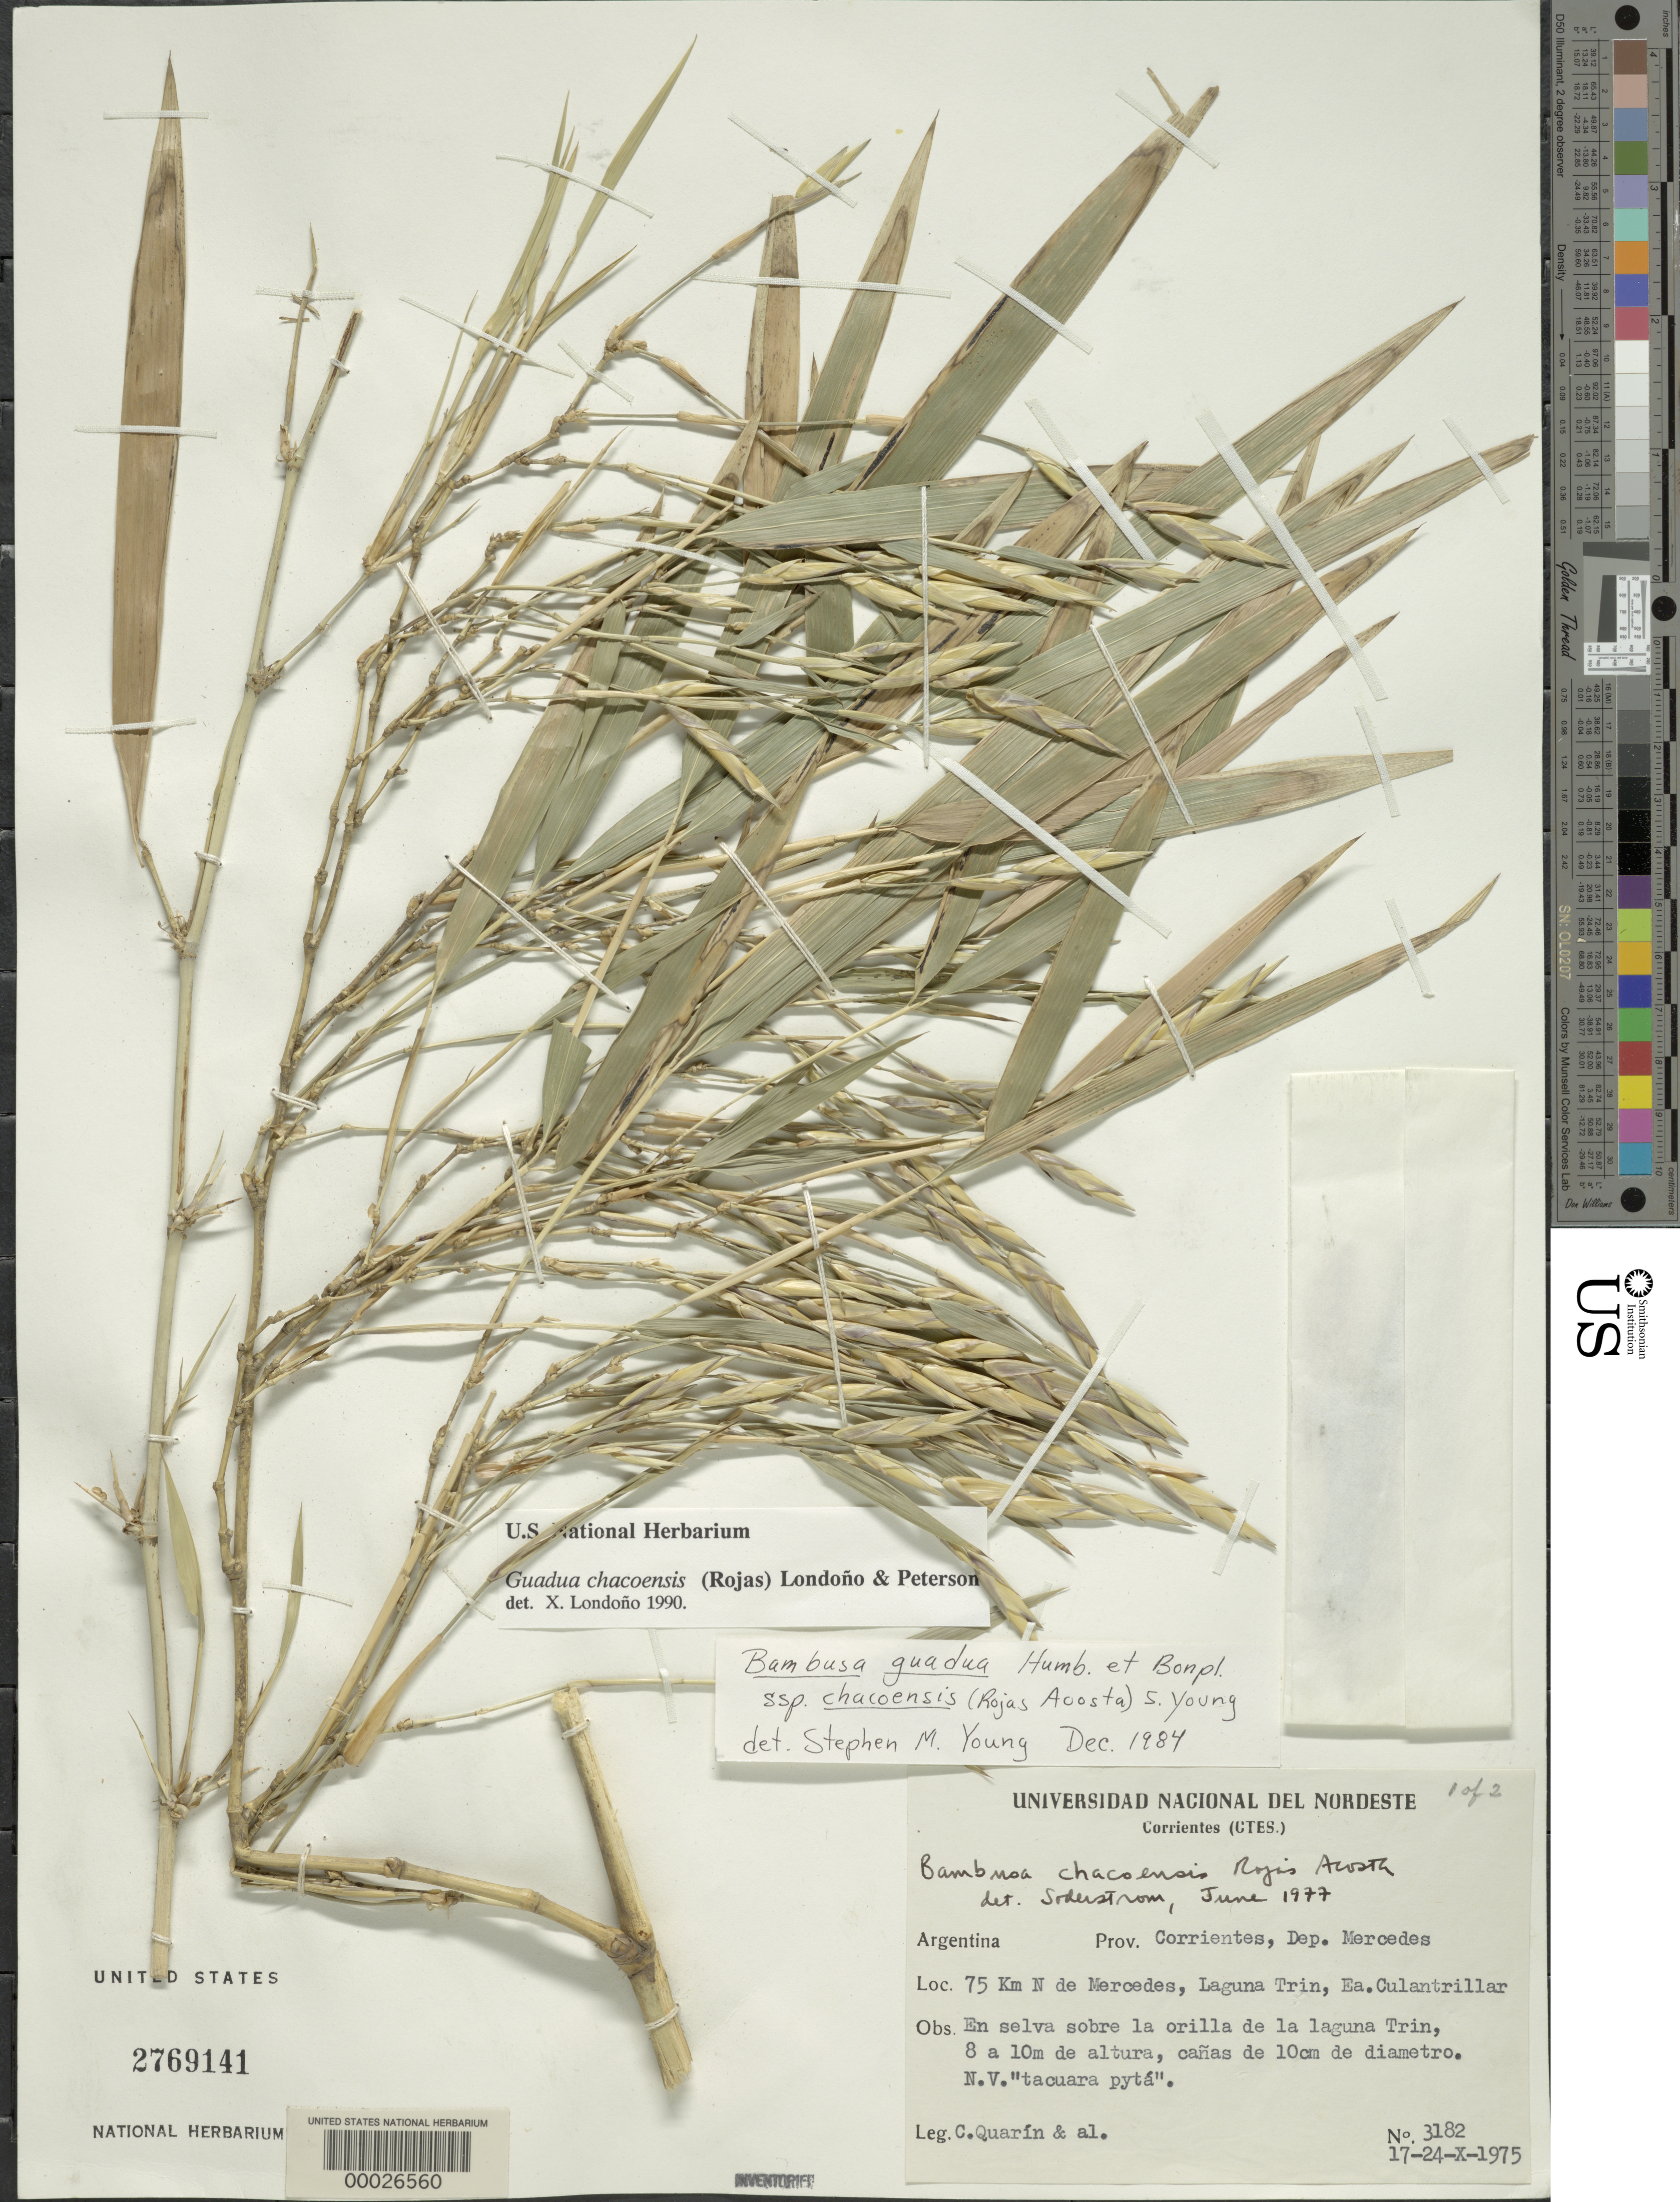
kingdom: Plantae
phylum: Tracheophyta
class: Liliopsida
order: Poales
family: Poaceae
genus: Guadua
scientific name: Guadua chacoensis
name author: (Rojas) Londoño & P.M. Peterson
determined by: Londoño, X., (TULV), Jardin Botanico "Juan Maria Cespedes"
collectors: C. Quarin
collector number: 3182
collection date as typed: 17 Oct 1975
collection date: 1975-10-17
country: Argentina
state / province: Corrientes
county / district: Mercedes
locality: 75 km N of Mercedes, Laguna Trin, ea. Culantrillar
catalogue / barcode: US 2769141